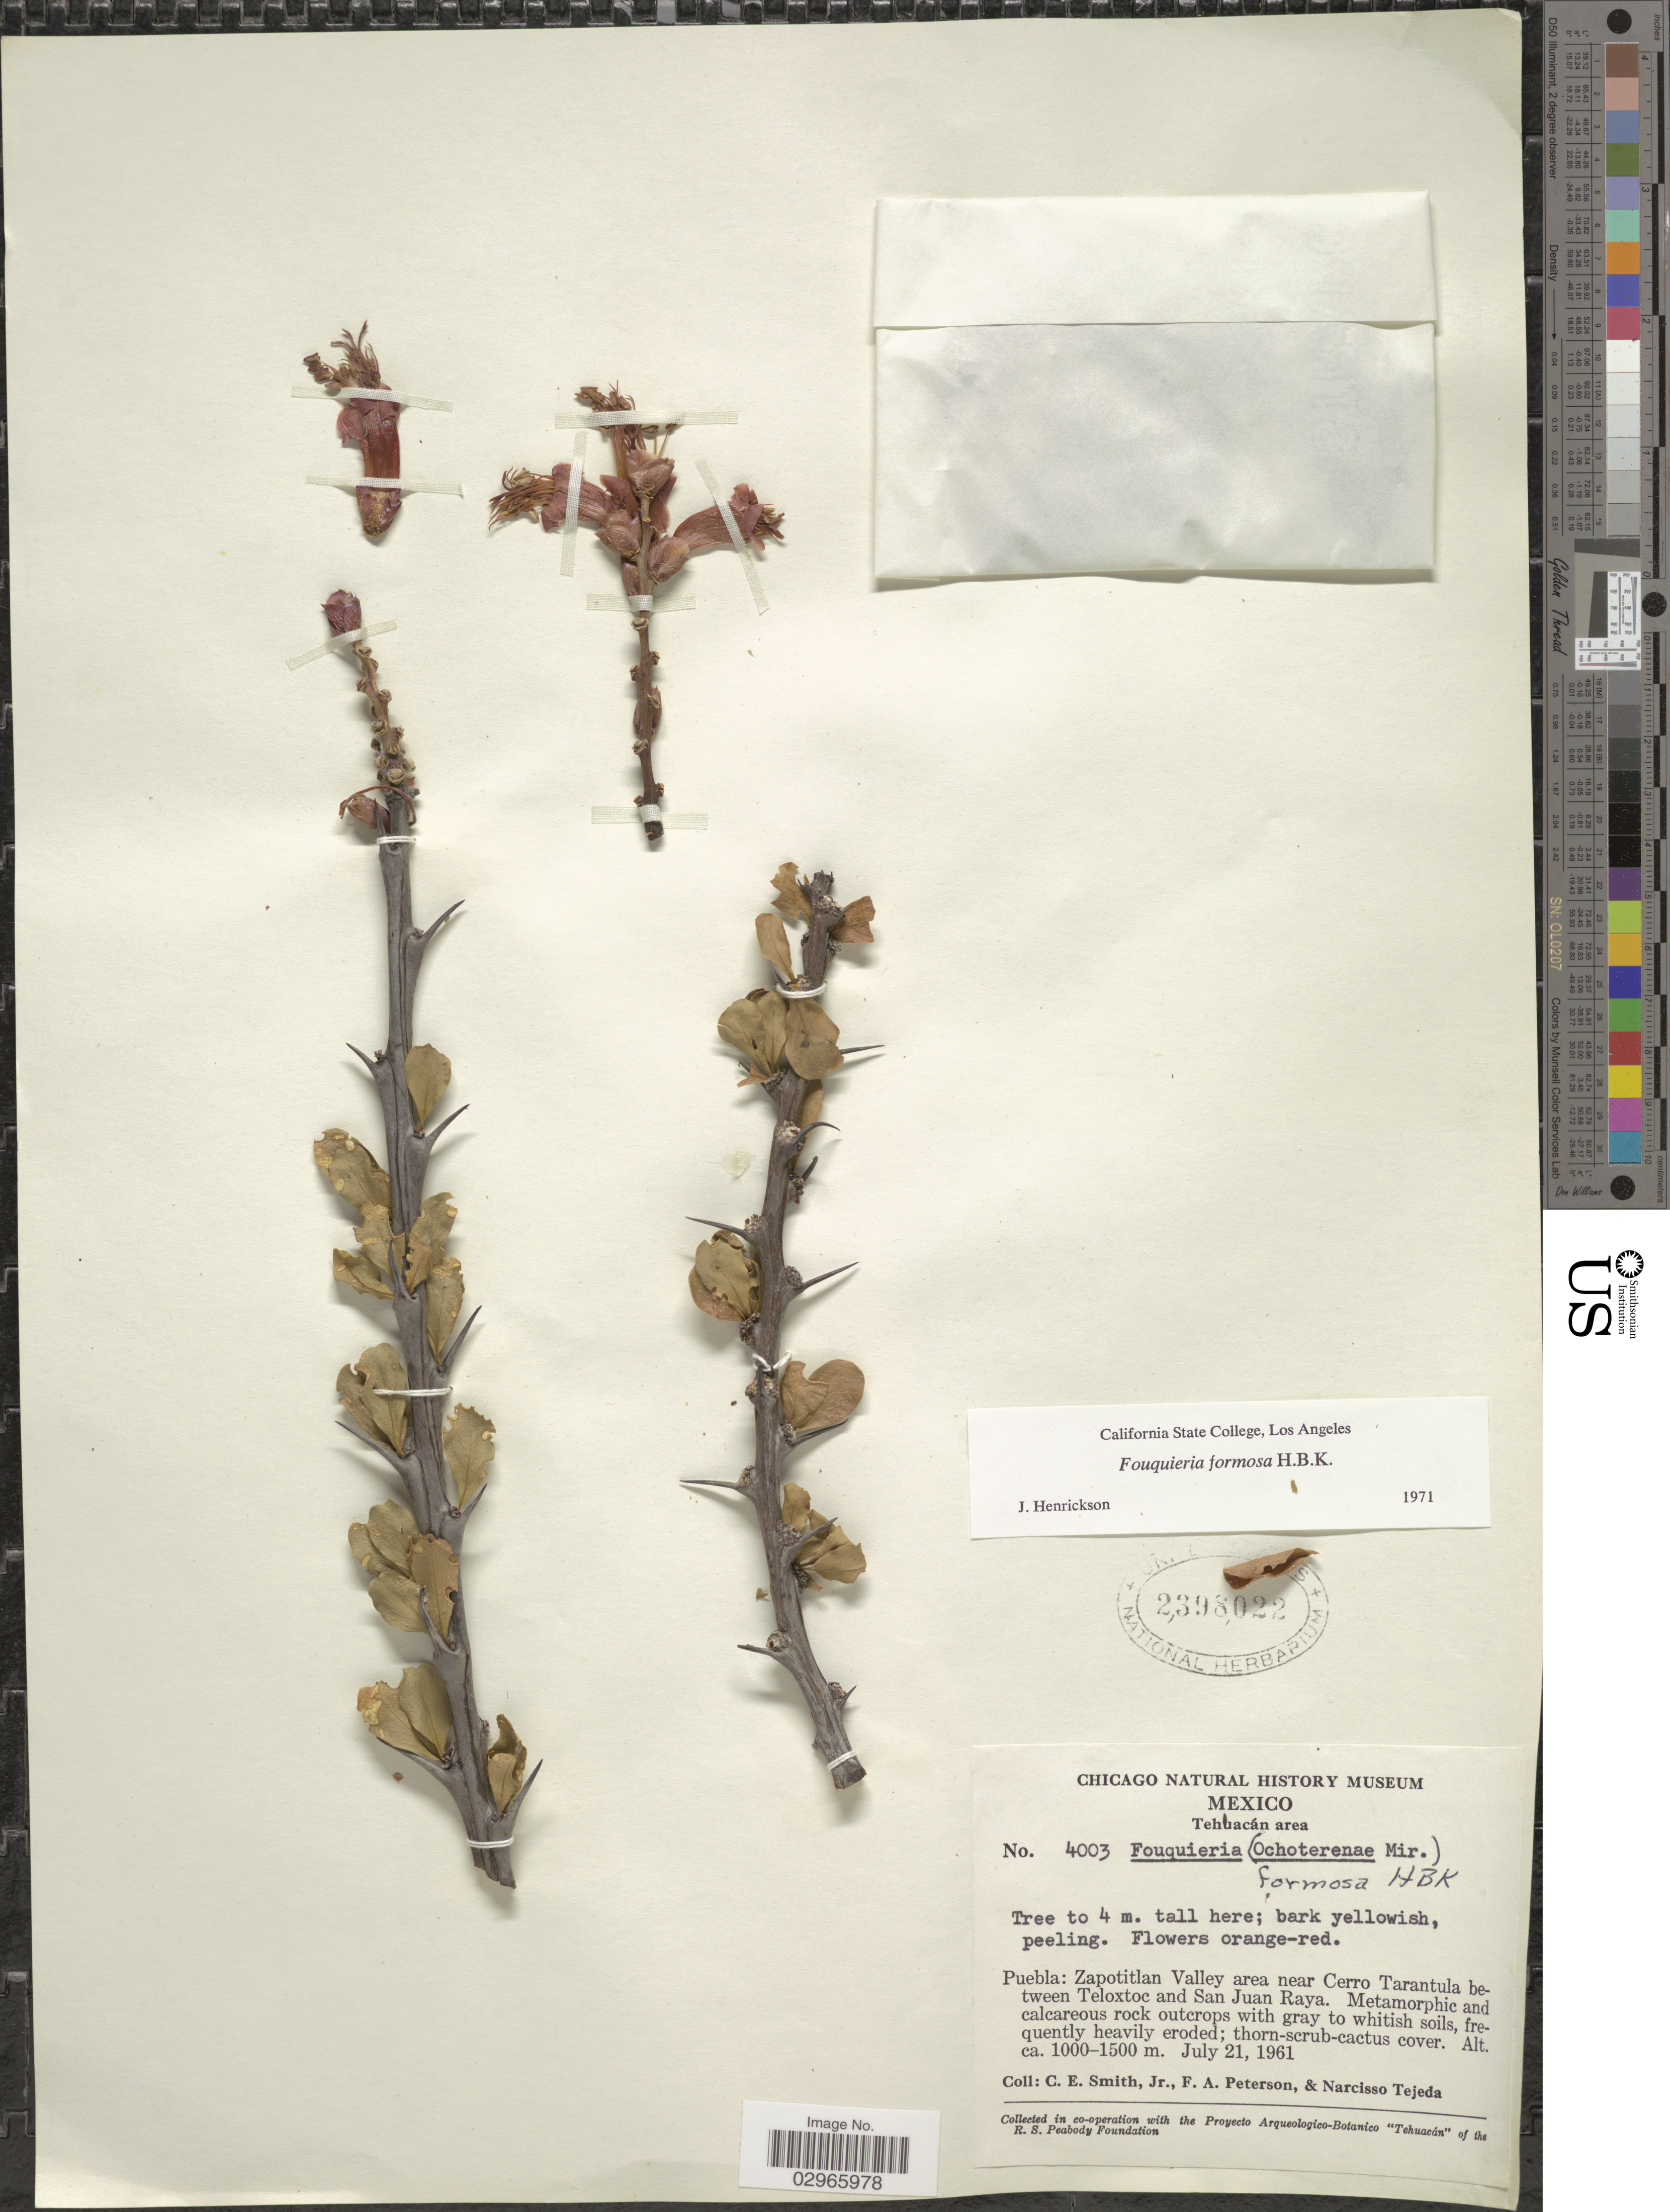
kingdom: Plantae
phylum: Tracheophyta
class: Magnoliopsida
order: Ericales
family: Fouquieriaceae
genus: Fouquieria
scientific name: Fouquieria formosa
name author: Kunth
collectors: C. E. Smith Jr., F. A. Peterson & N. Tejeda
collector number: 4003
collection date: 1961-07-21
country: Mexico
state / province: Puebla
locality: Tehuacán area. Puebla: Zapotitlan Valley area near Cerro Tarantula between Teloxtoc and San Juan Raya.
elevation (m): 1000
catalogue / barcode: US 2398022